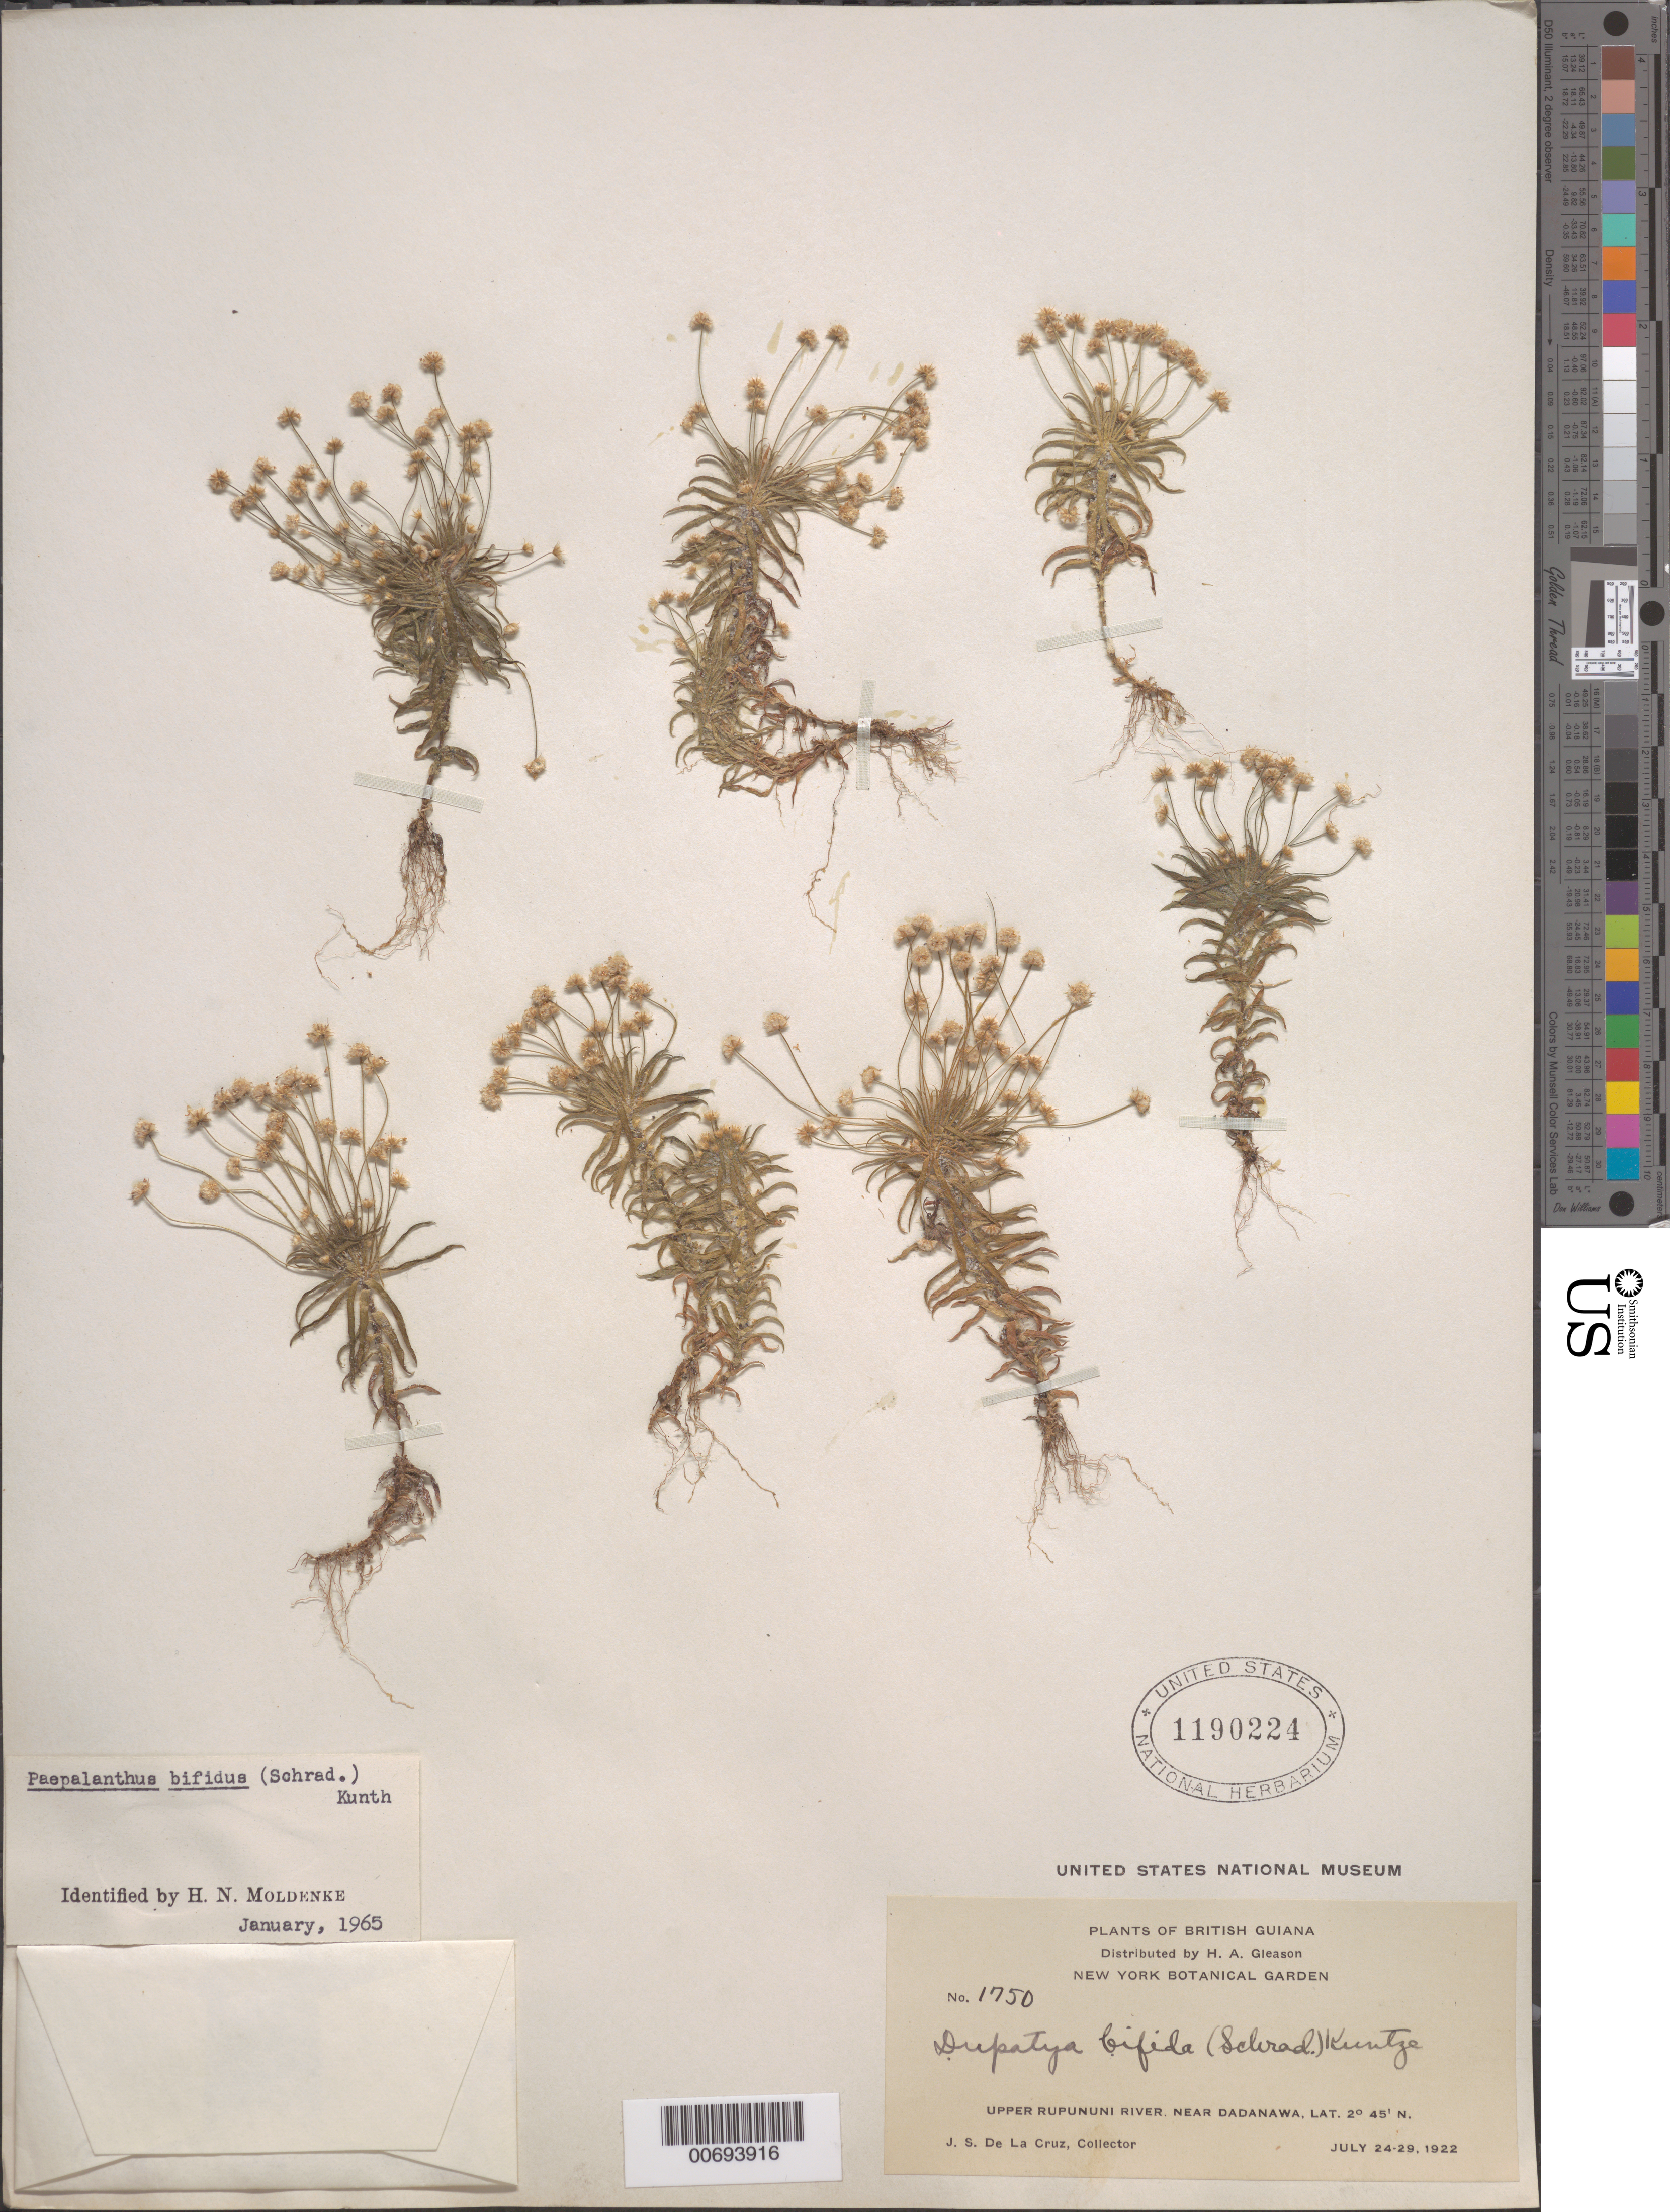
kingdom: Plantae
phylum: Tracheophyta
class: Liliopsida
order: Poales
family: Eriocaulaceae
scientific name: Giuliettia bifida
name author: (Schrad.) Andrino & Sano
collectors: J. S. de la Cruz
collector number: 1750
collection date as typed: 24-Jul-22 to 29-Jul-22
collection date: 1922-07-24/1922-07-29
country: Guyana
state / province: U. Takutu-U. Essequibo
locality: Dadanawa, near, upper Rupununi R.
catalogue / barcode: US 1190224